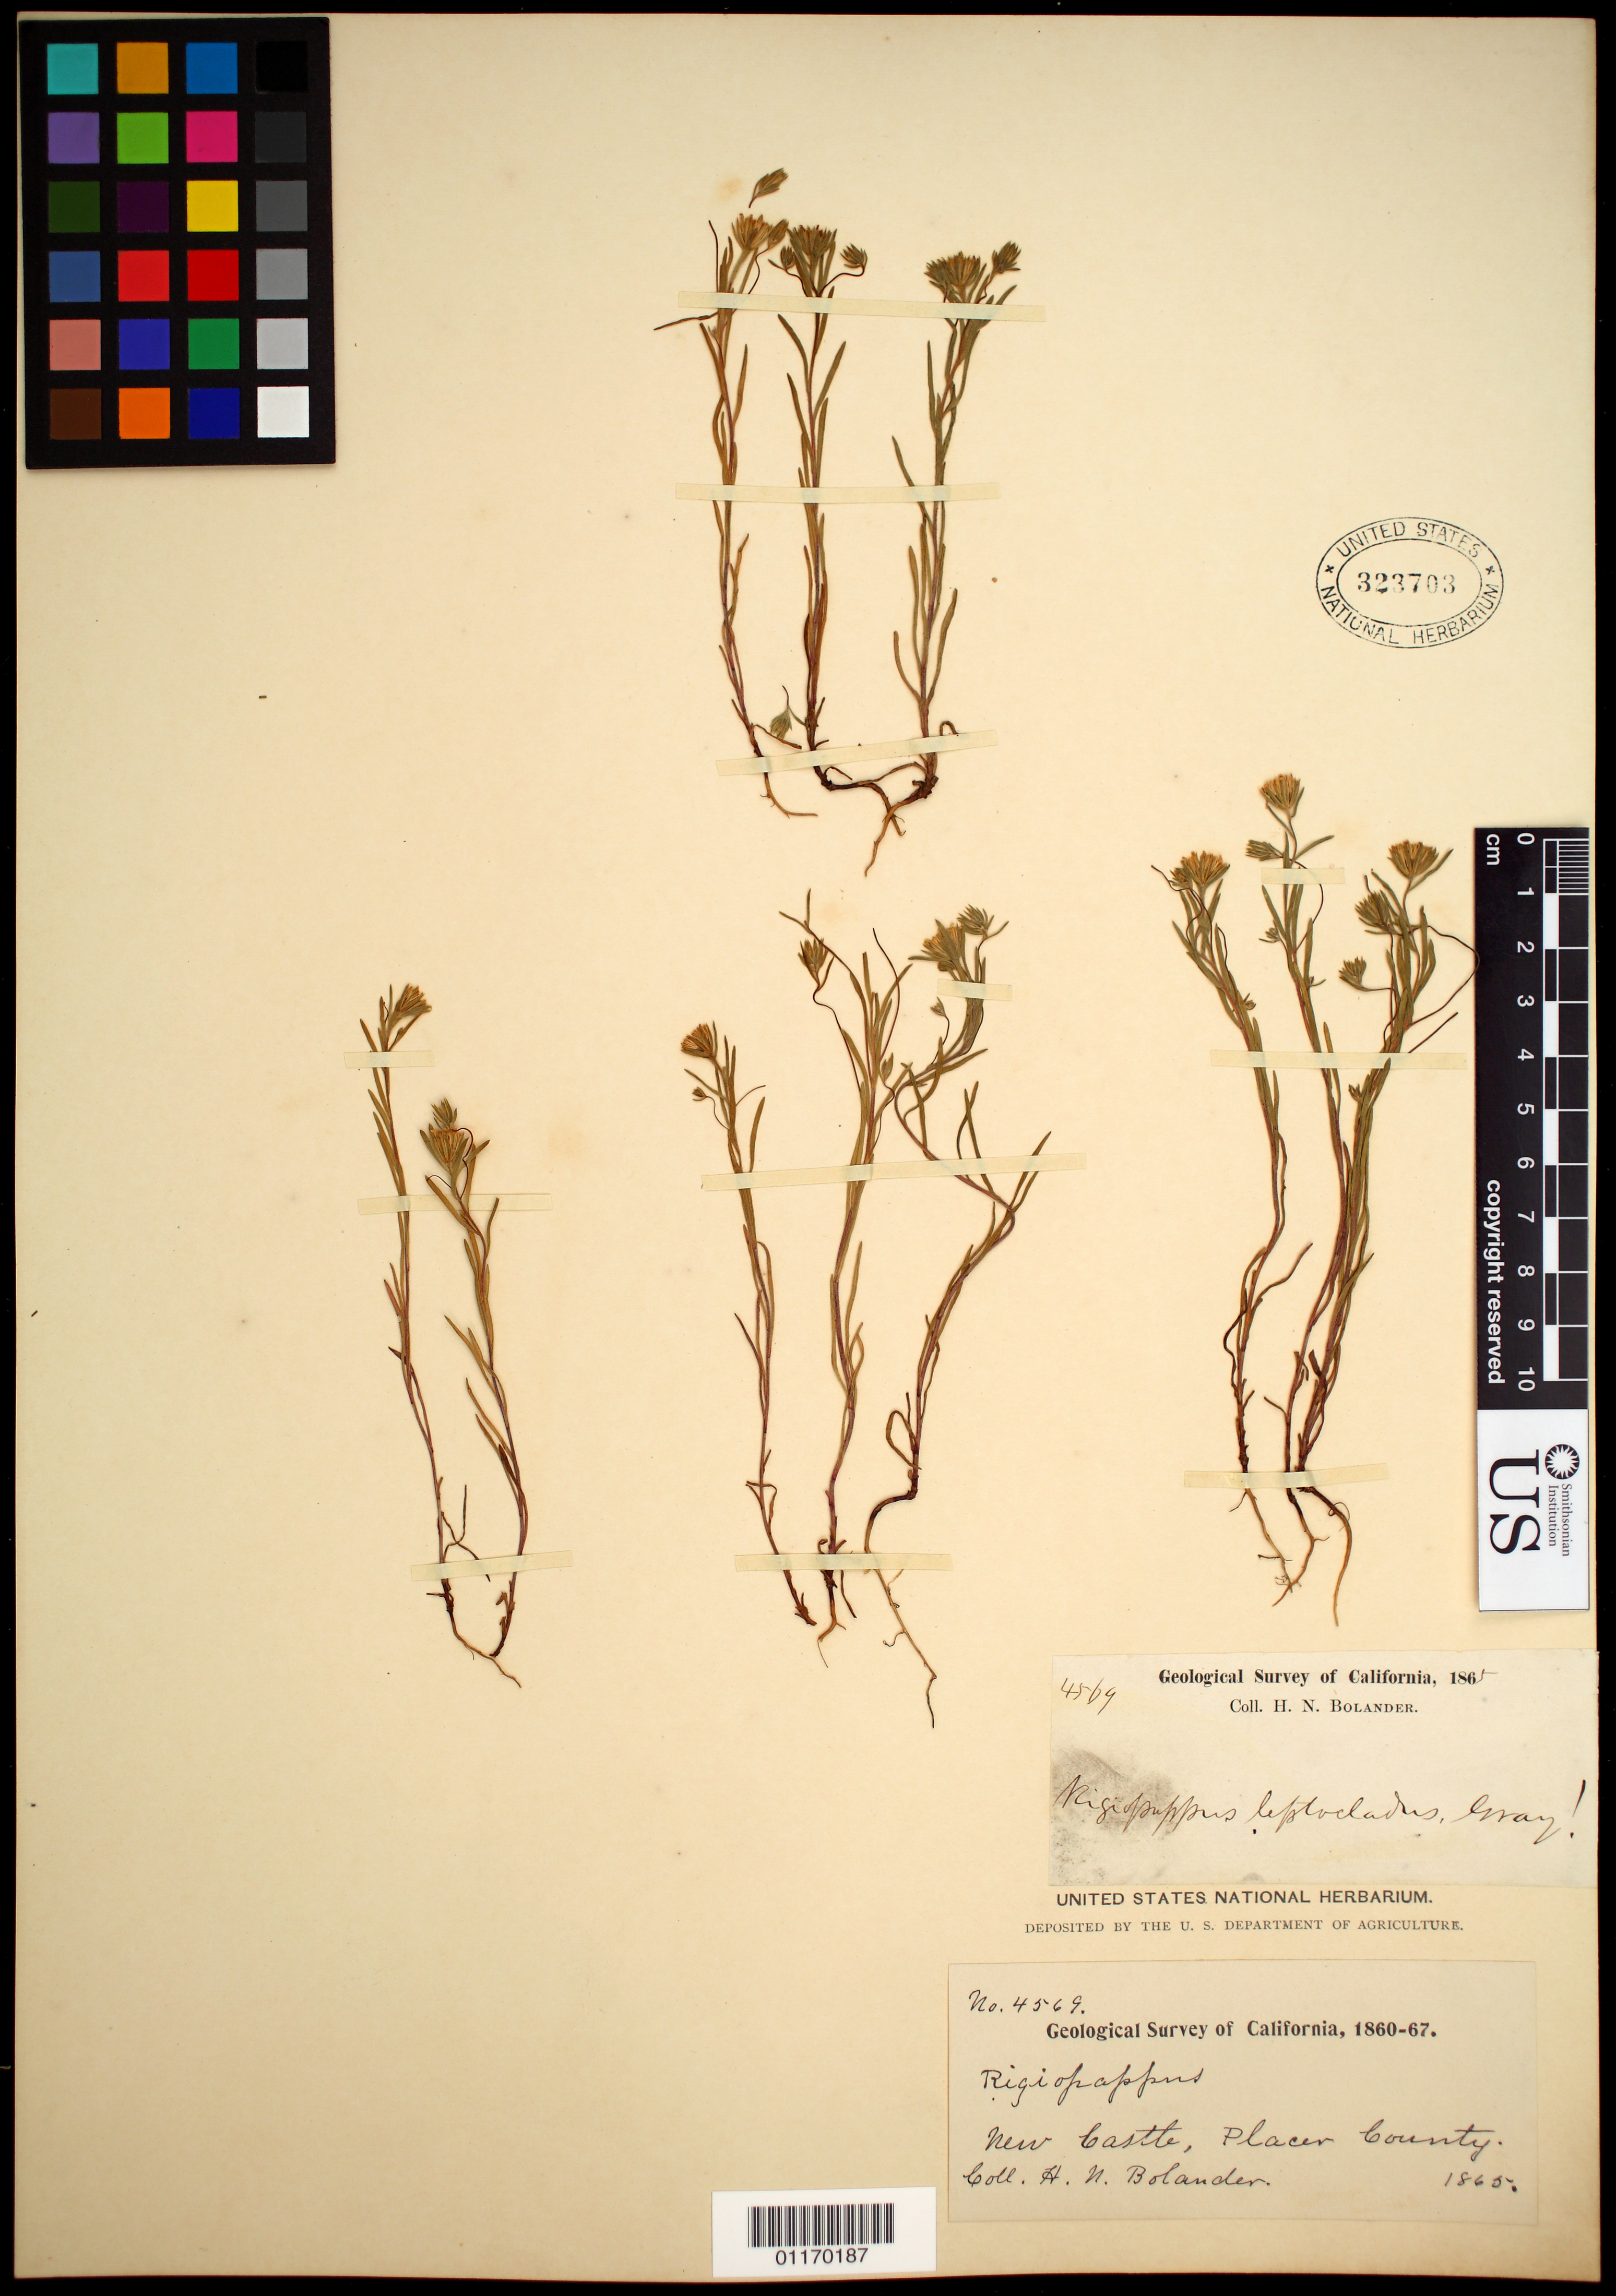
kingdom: Plantae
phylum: Tracheophyta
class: Magnoliopsida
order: Asterales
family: Asteraceae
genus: Rigiopappus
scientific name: Rigiopappus leptocladus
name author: A. Gray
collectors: H. Bolander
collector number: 4569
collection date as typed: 1865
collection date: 1865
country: United States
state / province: California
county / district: Placer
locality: New Castle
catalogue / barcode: US 323703